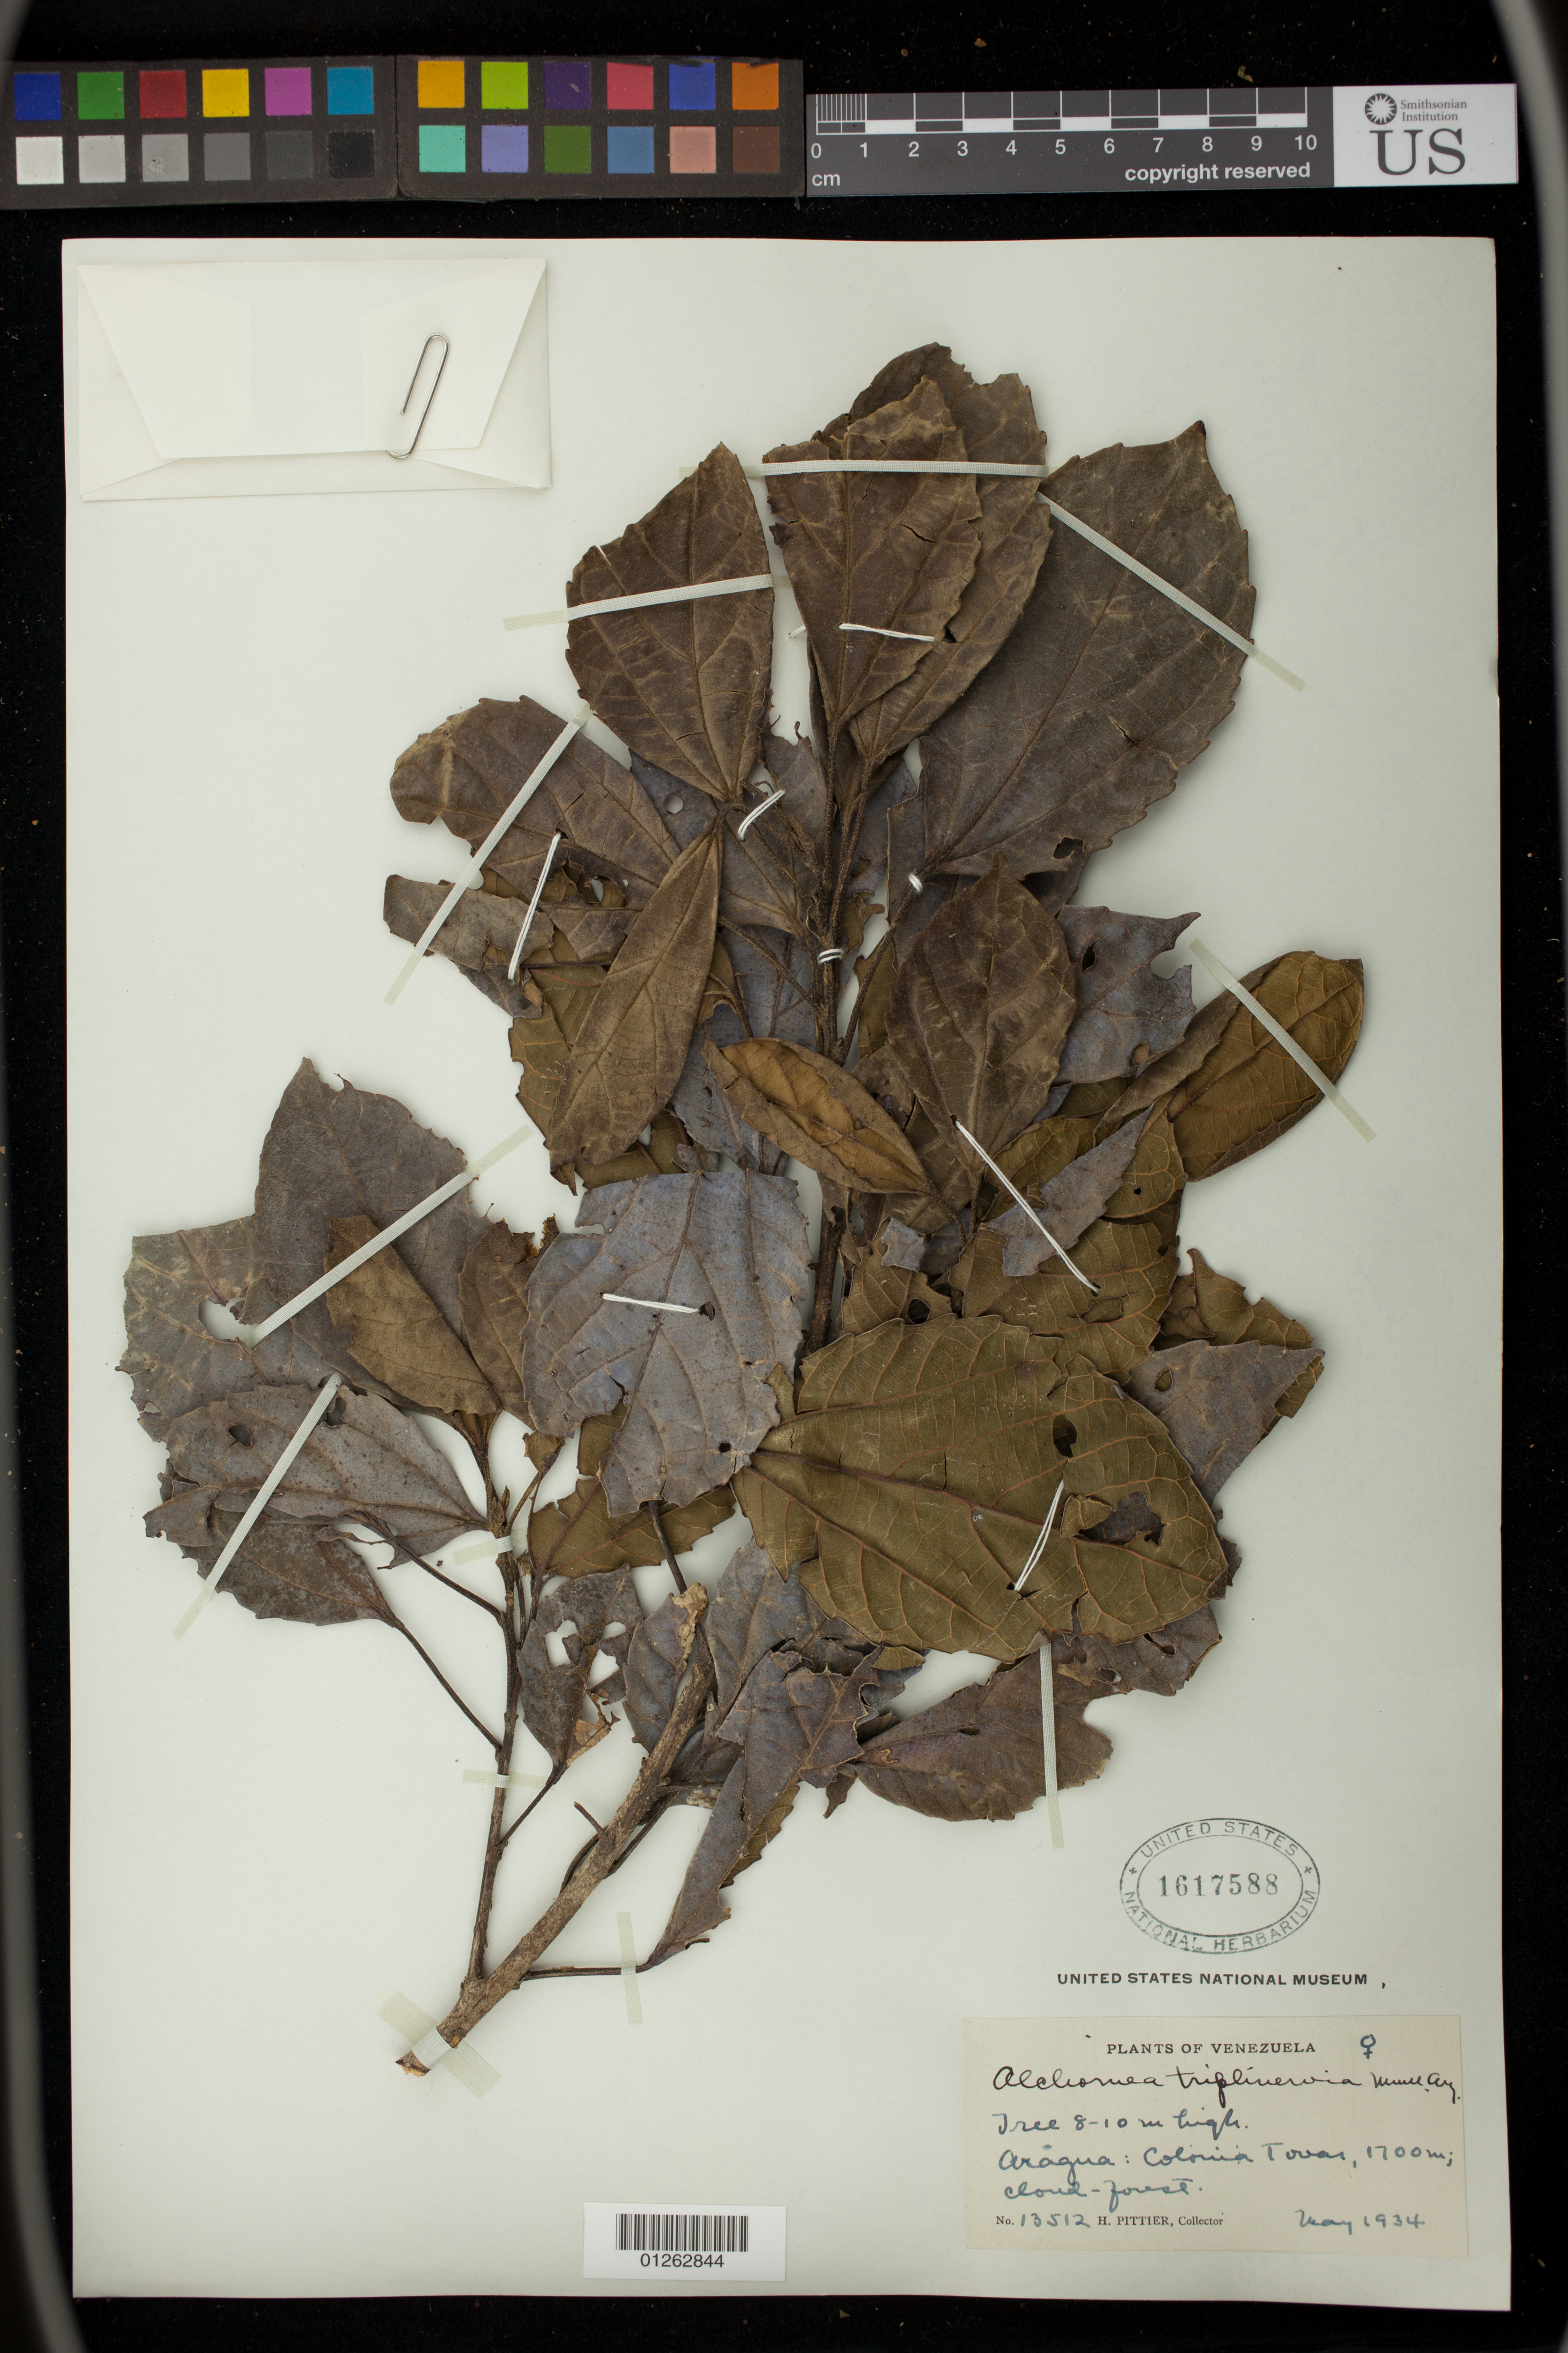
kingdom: Plantae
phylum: Tracheophyta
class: Magnoliopsida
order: Malpighiales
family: Euphorbiaceae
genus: Alchornea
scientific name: Alchornea triplinervia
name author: (Spreng.) Müll. Arg.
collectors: H. F. Pittier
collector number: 13512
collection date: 1934-05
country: Venezuela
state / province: Aragua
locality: Colonia Tovar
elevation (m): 1700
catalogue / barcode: US 1617588